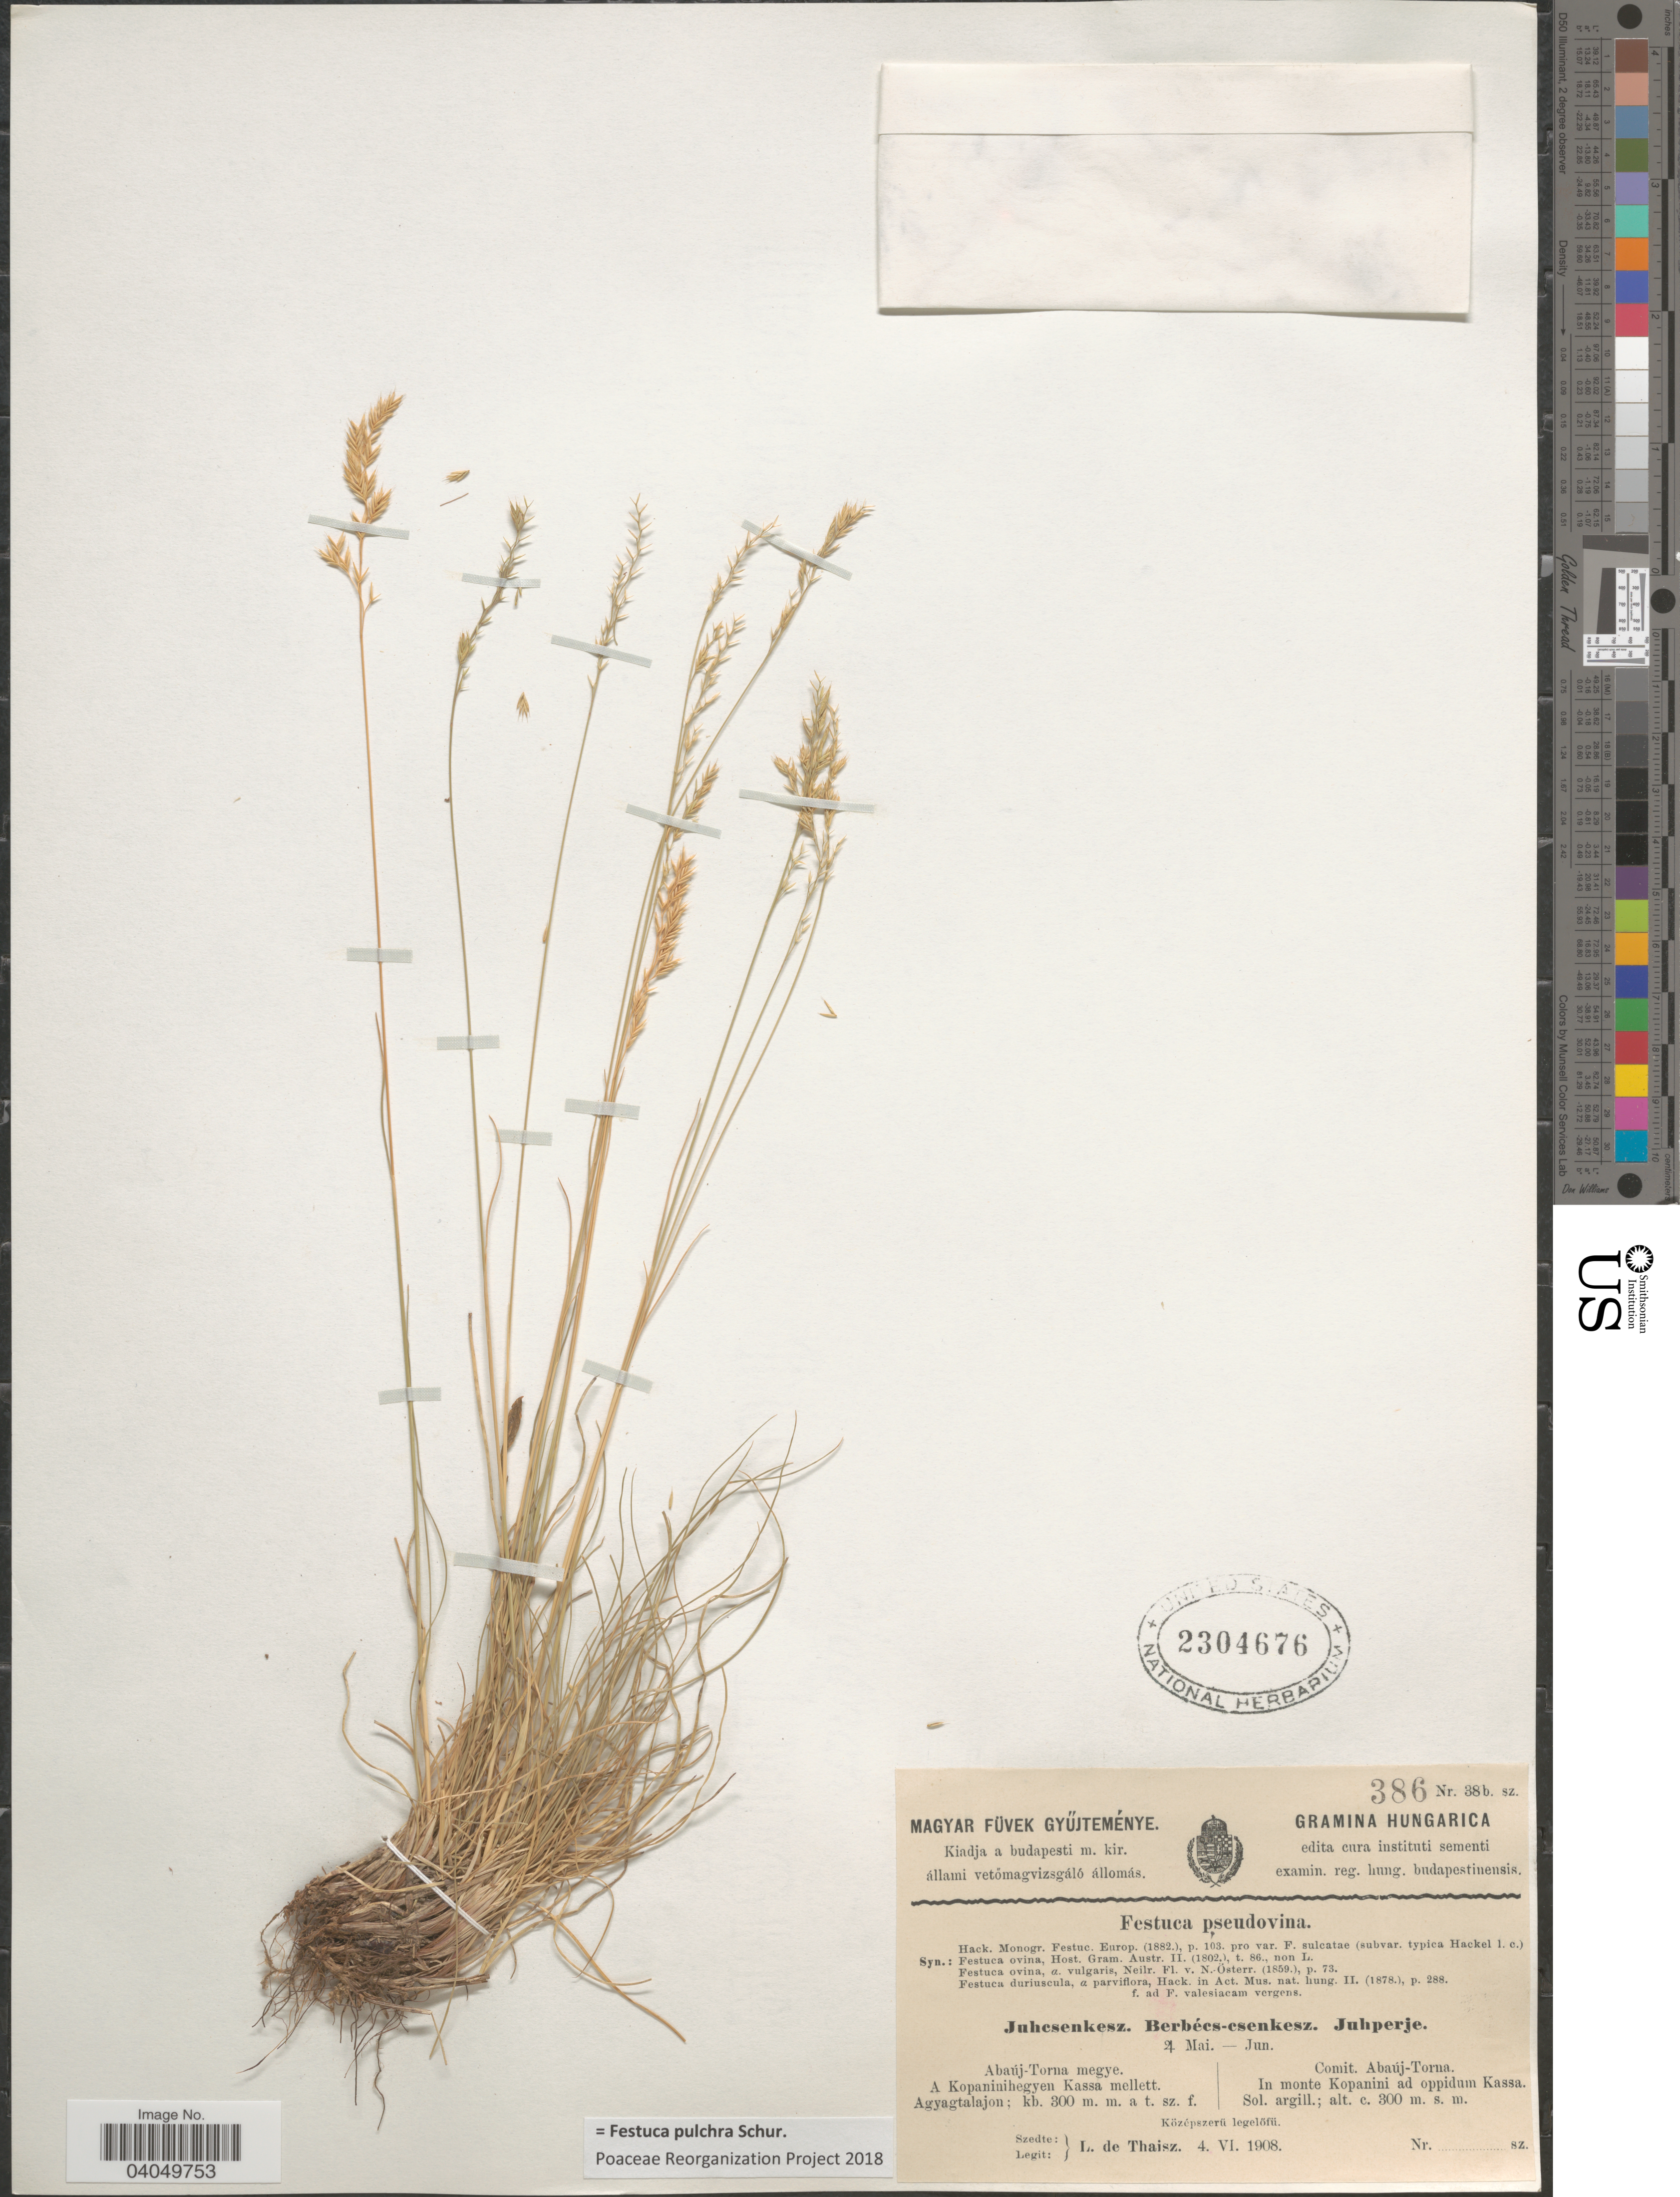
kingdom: Plantae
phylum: Tracheophyta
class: Liliopsida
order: Poales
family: Poaceae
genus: Festuca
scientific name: Festuca pulchra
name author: Schur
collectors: L. Thaisz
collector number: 38b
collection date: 1908-06-04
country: Hungary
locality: Comit. Abaúj-Torna. In monte Kopanini ad oppidum Kassa.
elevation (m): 300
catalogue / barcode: US 2304676